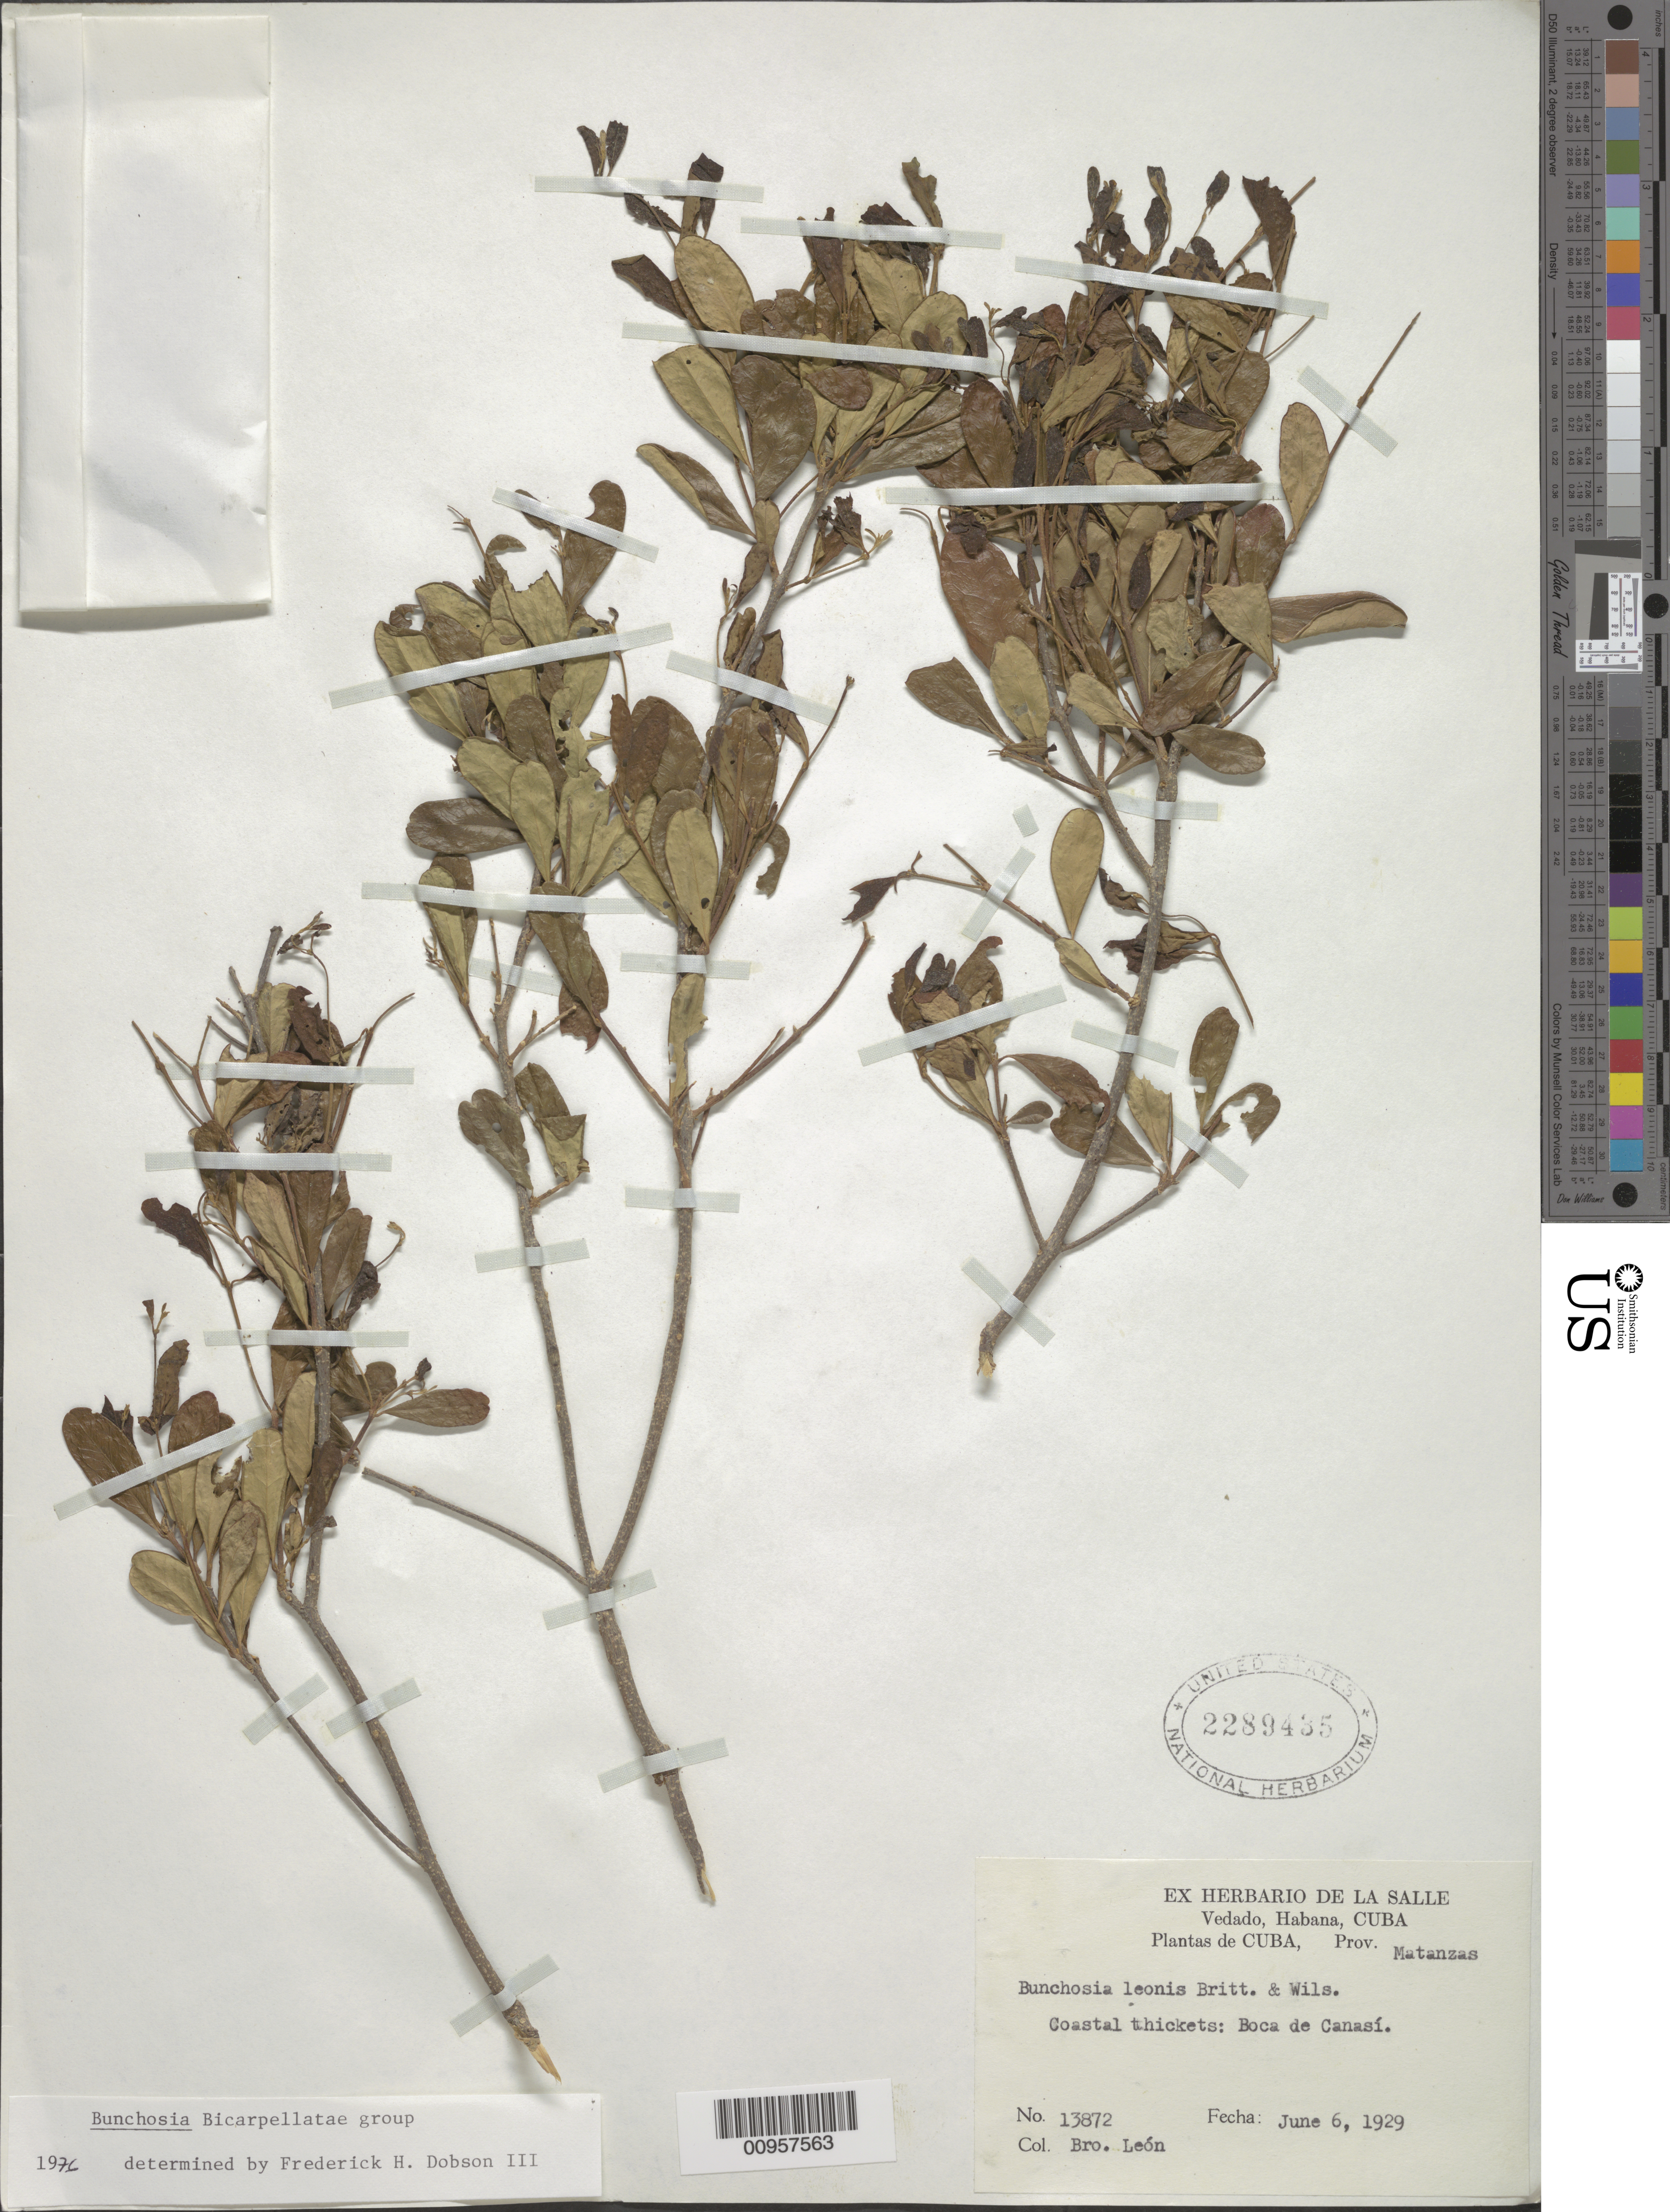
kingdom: Plantae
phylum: Tracheophyta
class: Magnoliopsida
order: Malpighiales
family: Malpighiaceae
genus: Bunchosia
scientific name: Bunchosia leonis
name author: Britton & P. Wilson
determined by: Dobson, F. H., III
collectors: Bro. León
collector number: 13872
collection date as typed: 06 Jun 1929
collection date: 1929-06-06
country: Cuba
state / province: Matanzas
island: Cuba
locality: Boca de Canasí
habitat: Coastal thickets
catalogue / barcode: US 2289435